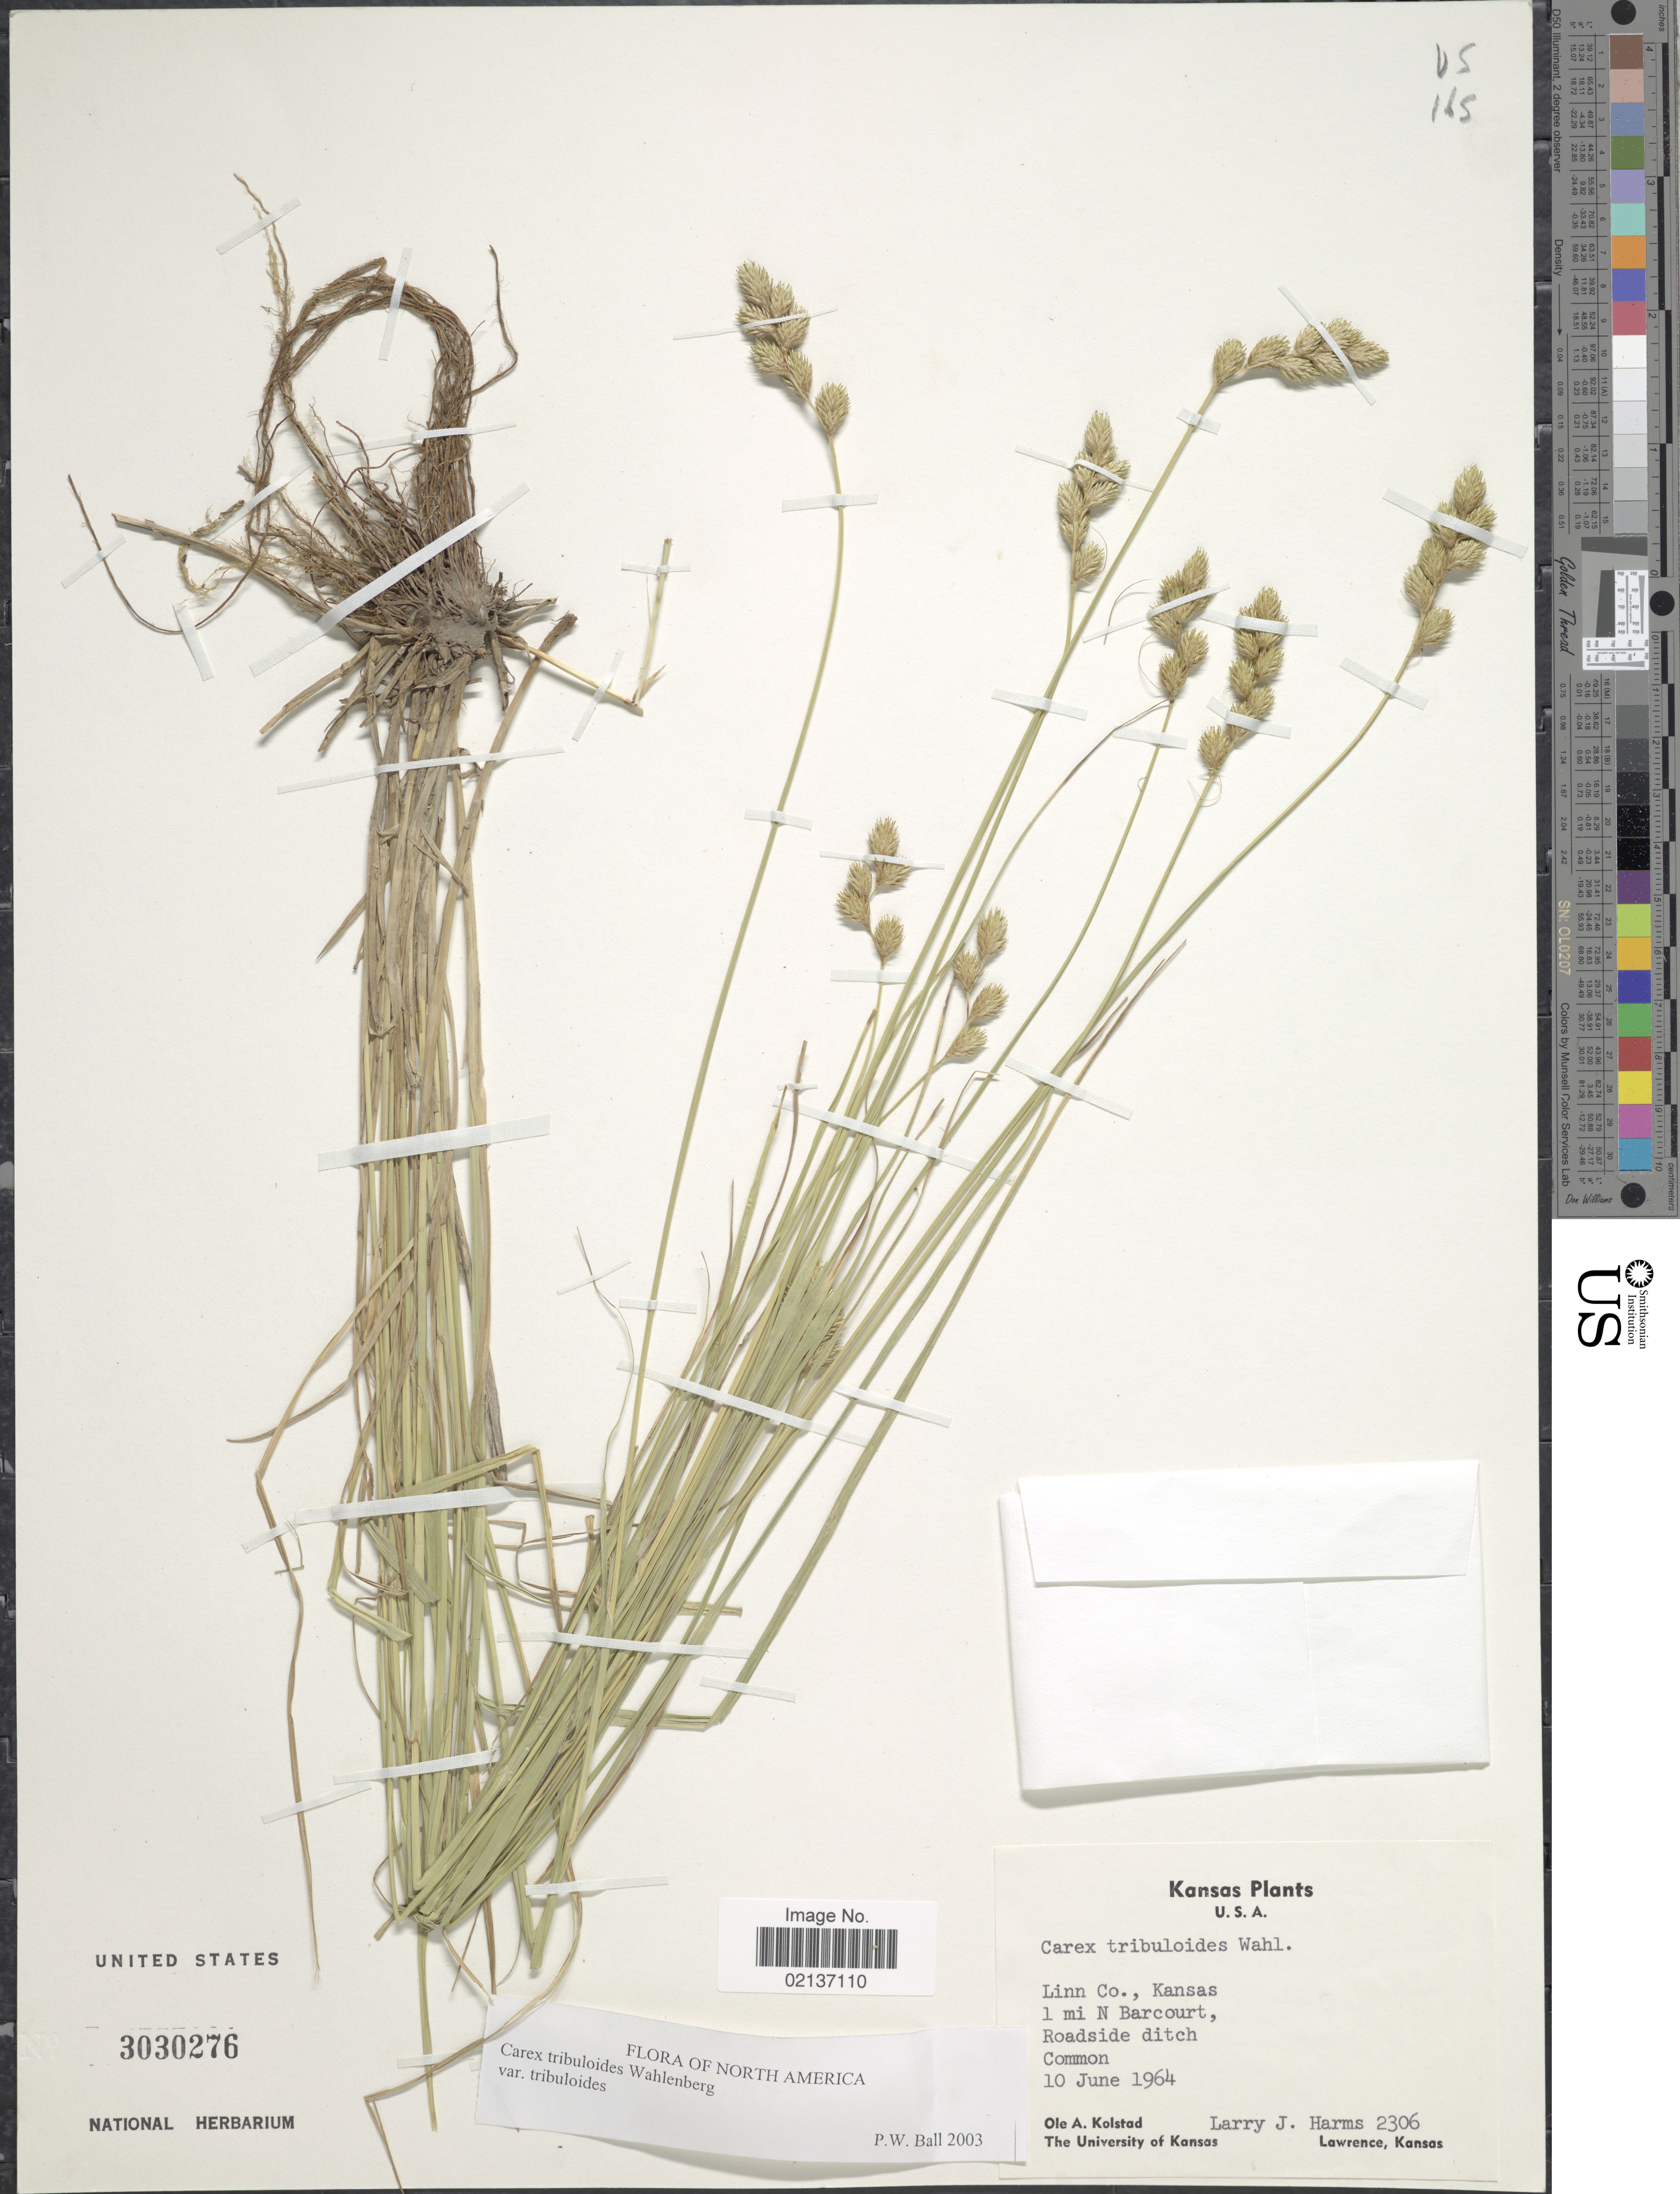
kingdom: Plantae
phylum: Tracheophyta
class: Liliopsida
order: Poales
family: Cyperaceae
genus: Carex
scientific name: Carex tribuloides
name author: Wahlenb.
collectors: L. Harms & O. Kolstad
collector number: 23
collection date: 1964-06-10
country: United States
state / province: Kansas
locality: Linn Co., 1 mi N Barcourt, roadside ditch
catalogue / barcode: US 3030276